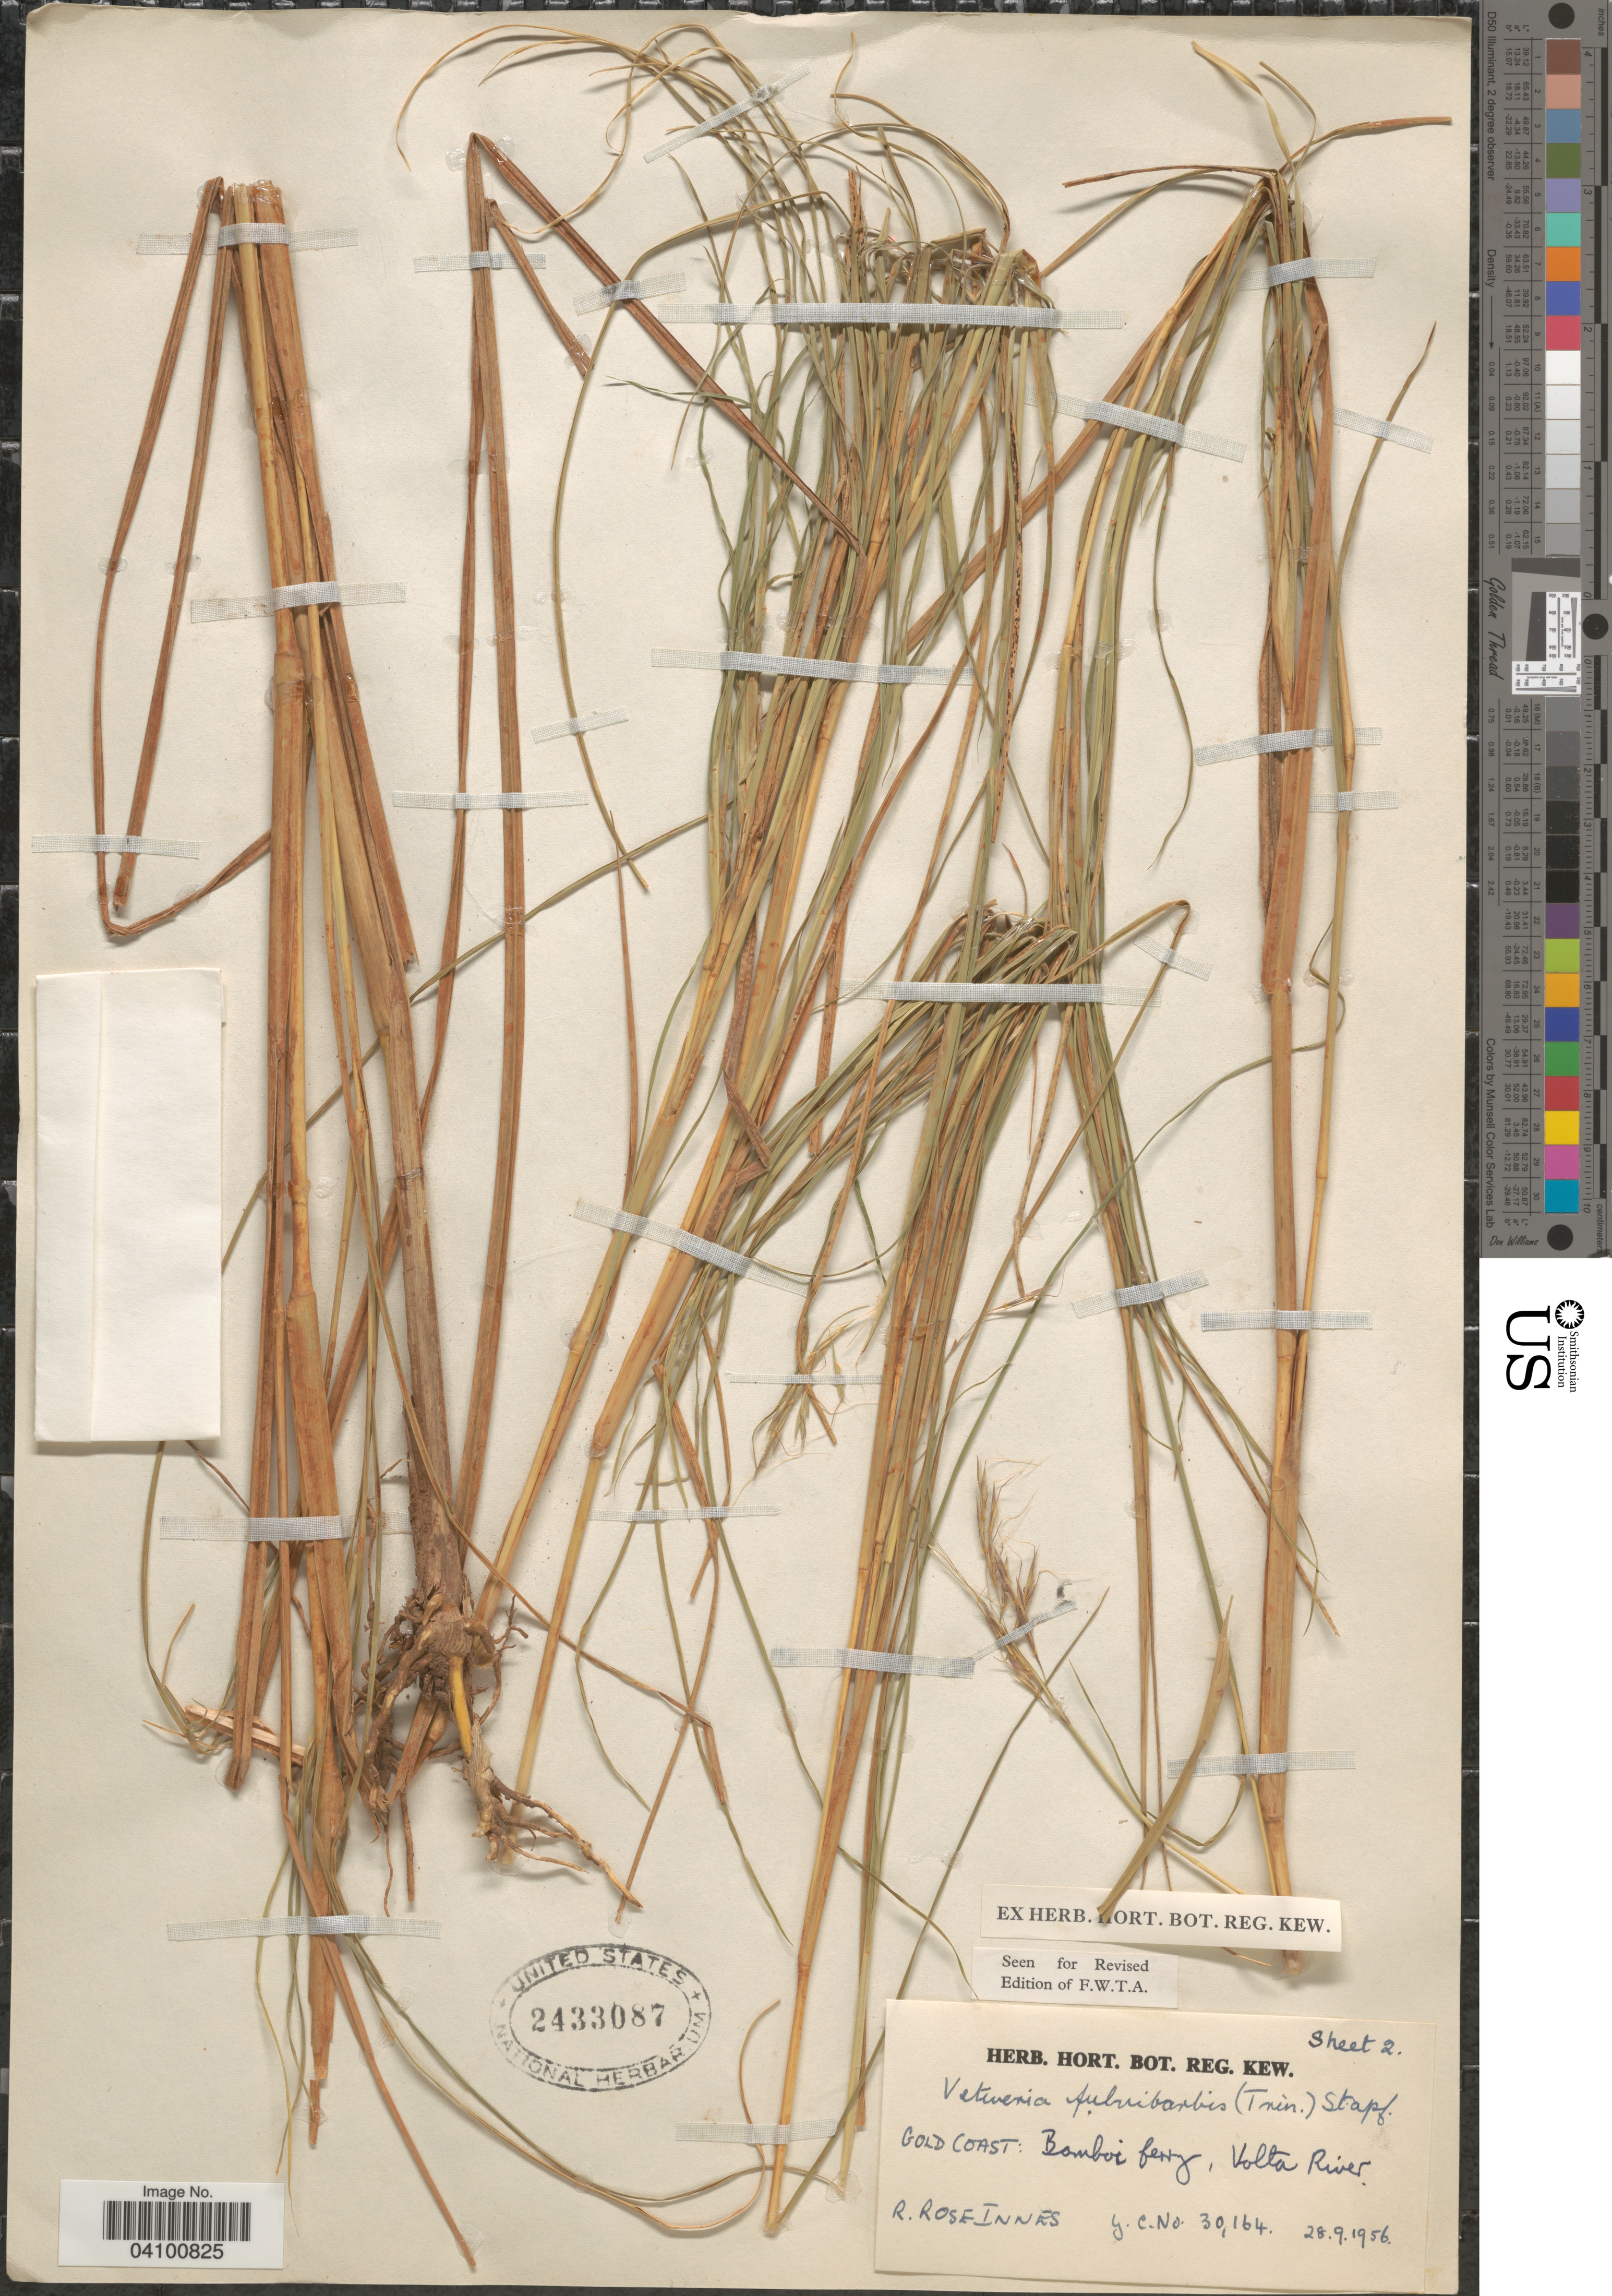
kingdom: Plantae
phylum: Tracheophyta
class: Liliopsida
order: Poales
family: Poaceae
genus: Chrysopogon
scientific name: Chrysopogon fulvibarbis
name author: (Trin.) Veldkamp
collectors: R. Rose-Innes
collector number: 30164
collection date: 1956-09-28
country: Ghana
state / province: Volta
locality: Gold Coast: Bamboi ferry, Volta River.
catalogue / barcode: US 2433087